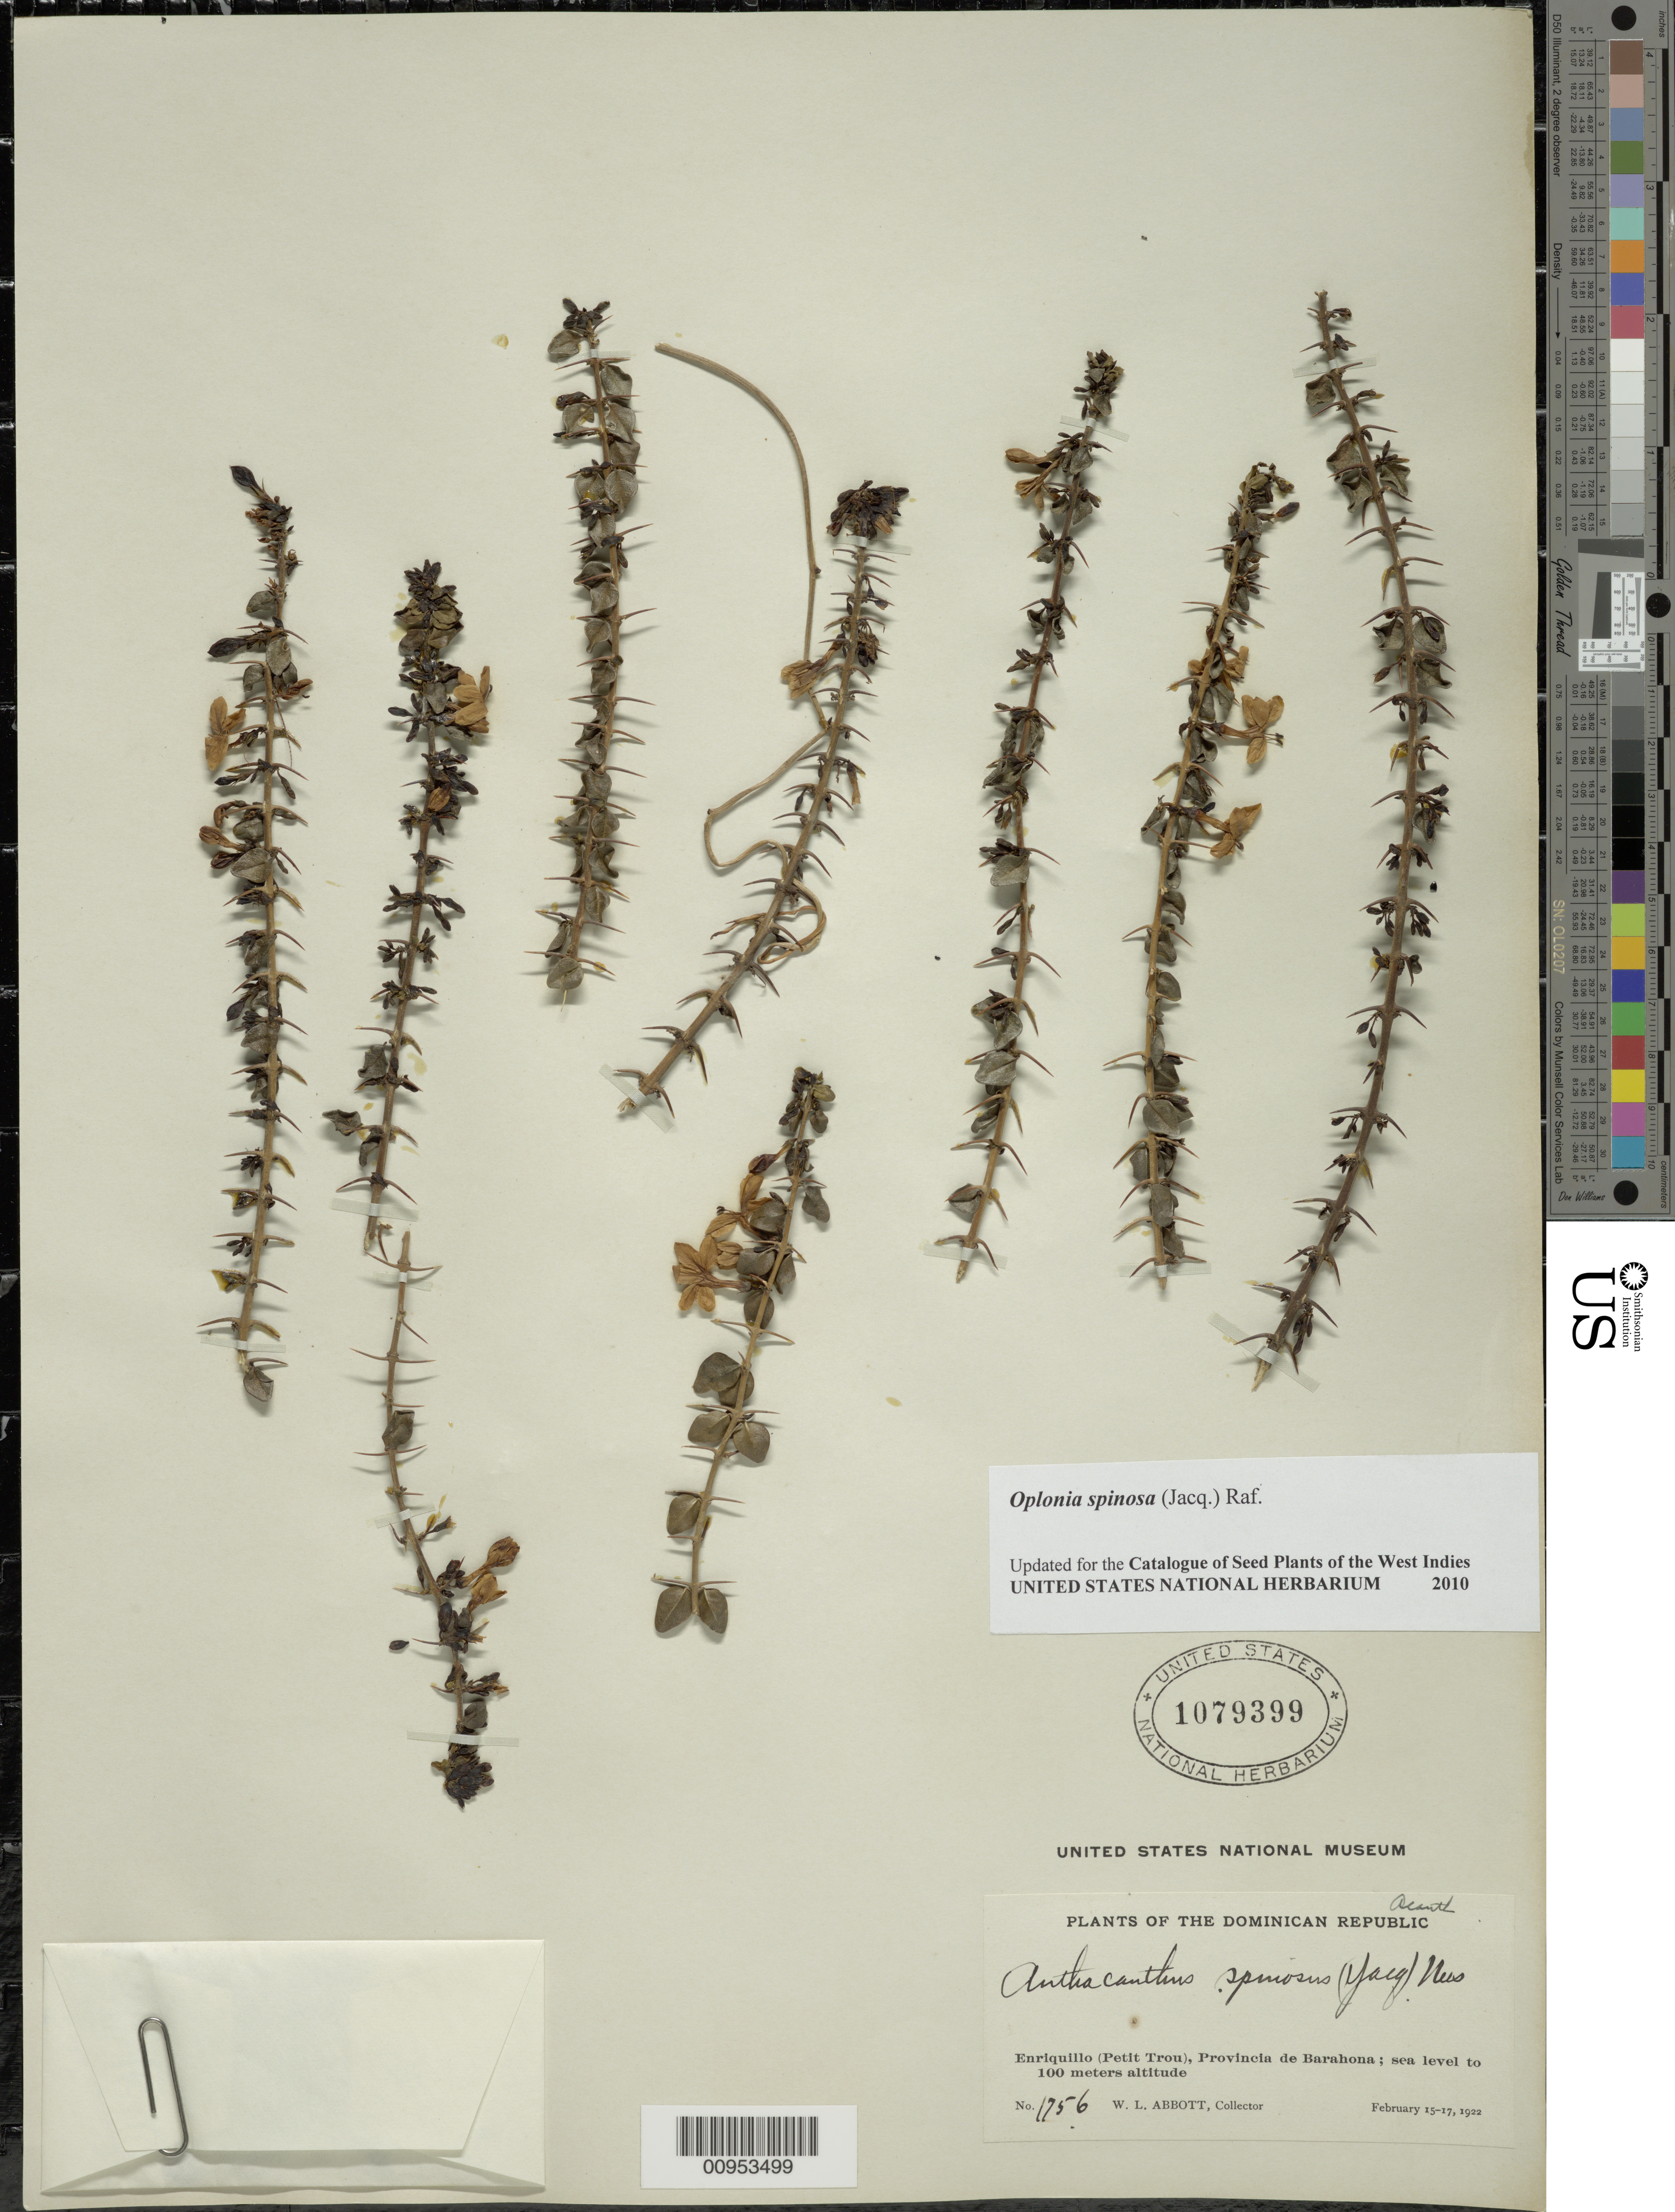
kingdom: Plantae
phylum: Tracheophyta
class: Magnoliopsida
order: Lamiales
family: Acanthaceae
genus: Oplonia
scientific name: Oplonia spinosa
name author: Raf.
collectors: W. L. Abbott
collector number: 1756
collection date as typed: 15 Feb 1922 to 17 Feb 1922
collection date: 1922-02-15/1922-02-17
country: Dominican Republic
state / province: Barahona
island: Hispaniola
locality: Enriquillo (Petit Trou)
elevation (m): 0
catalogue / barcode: US 1079399